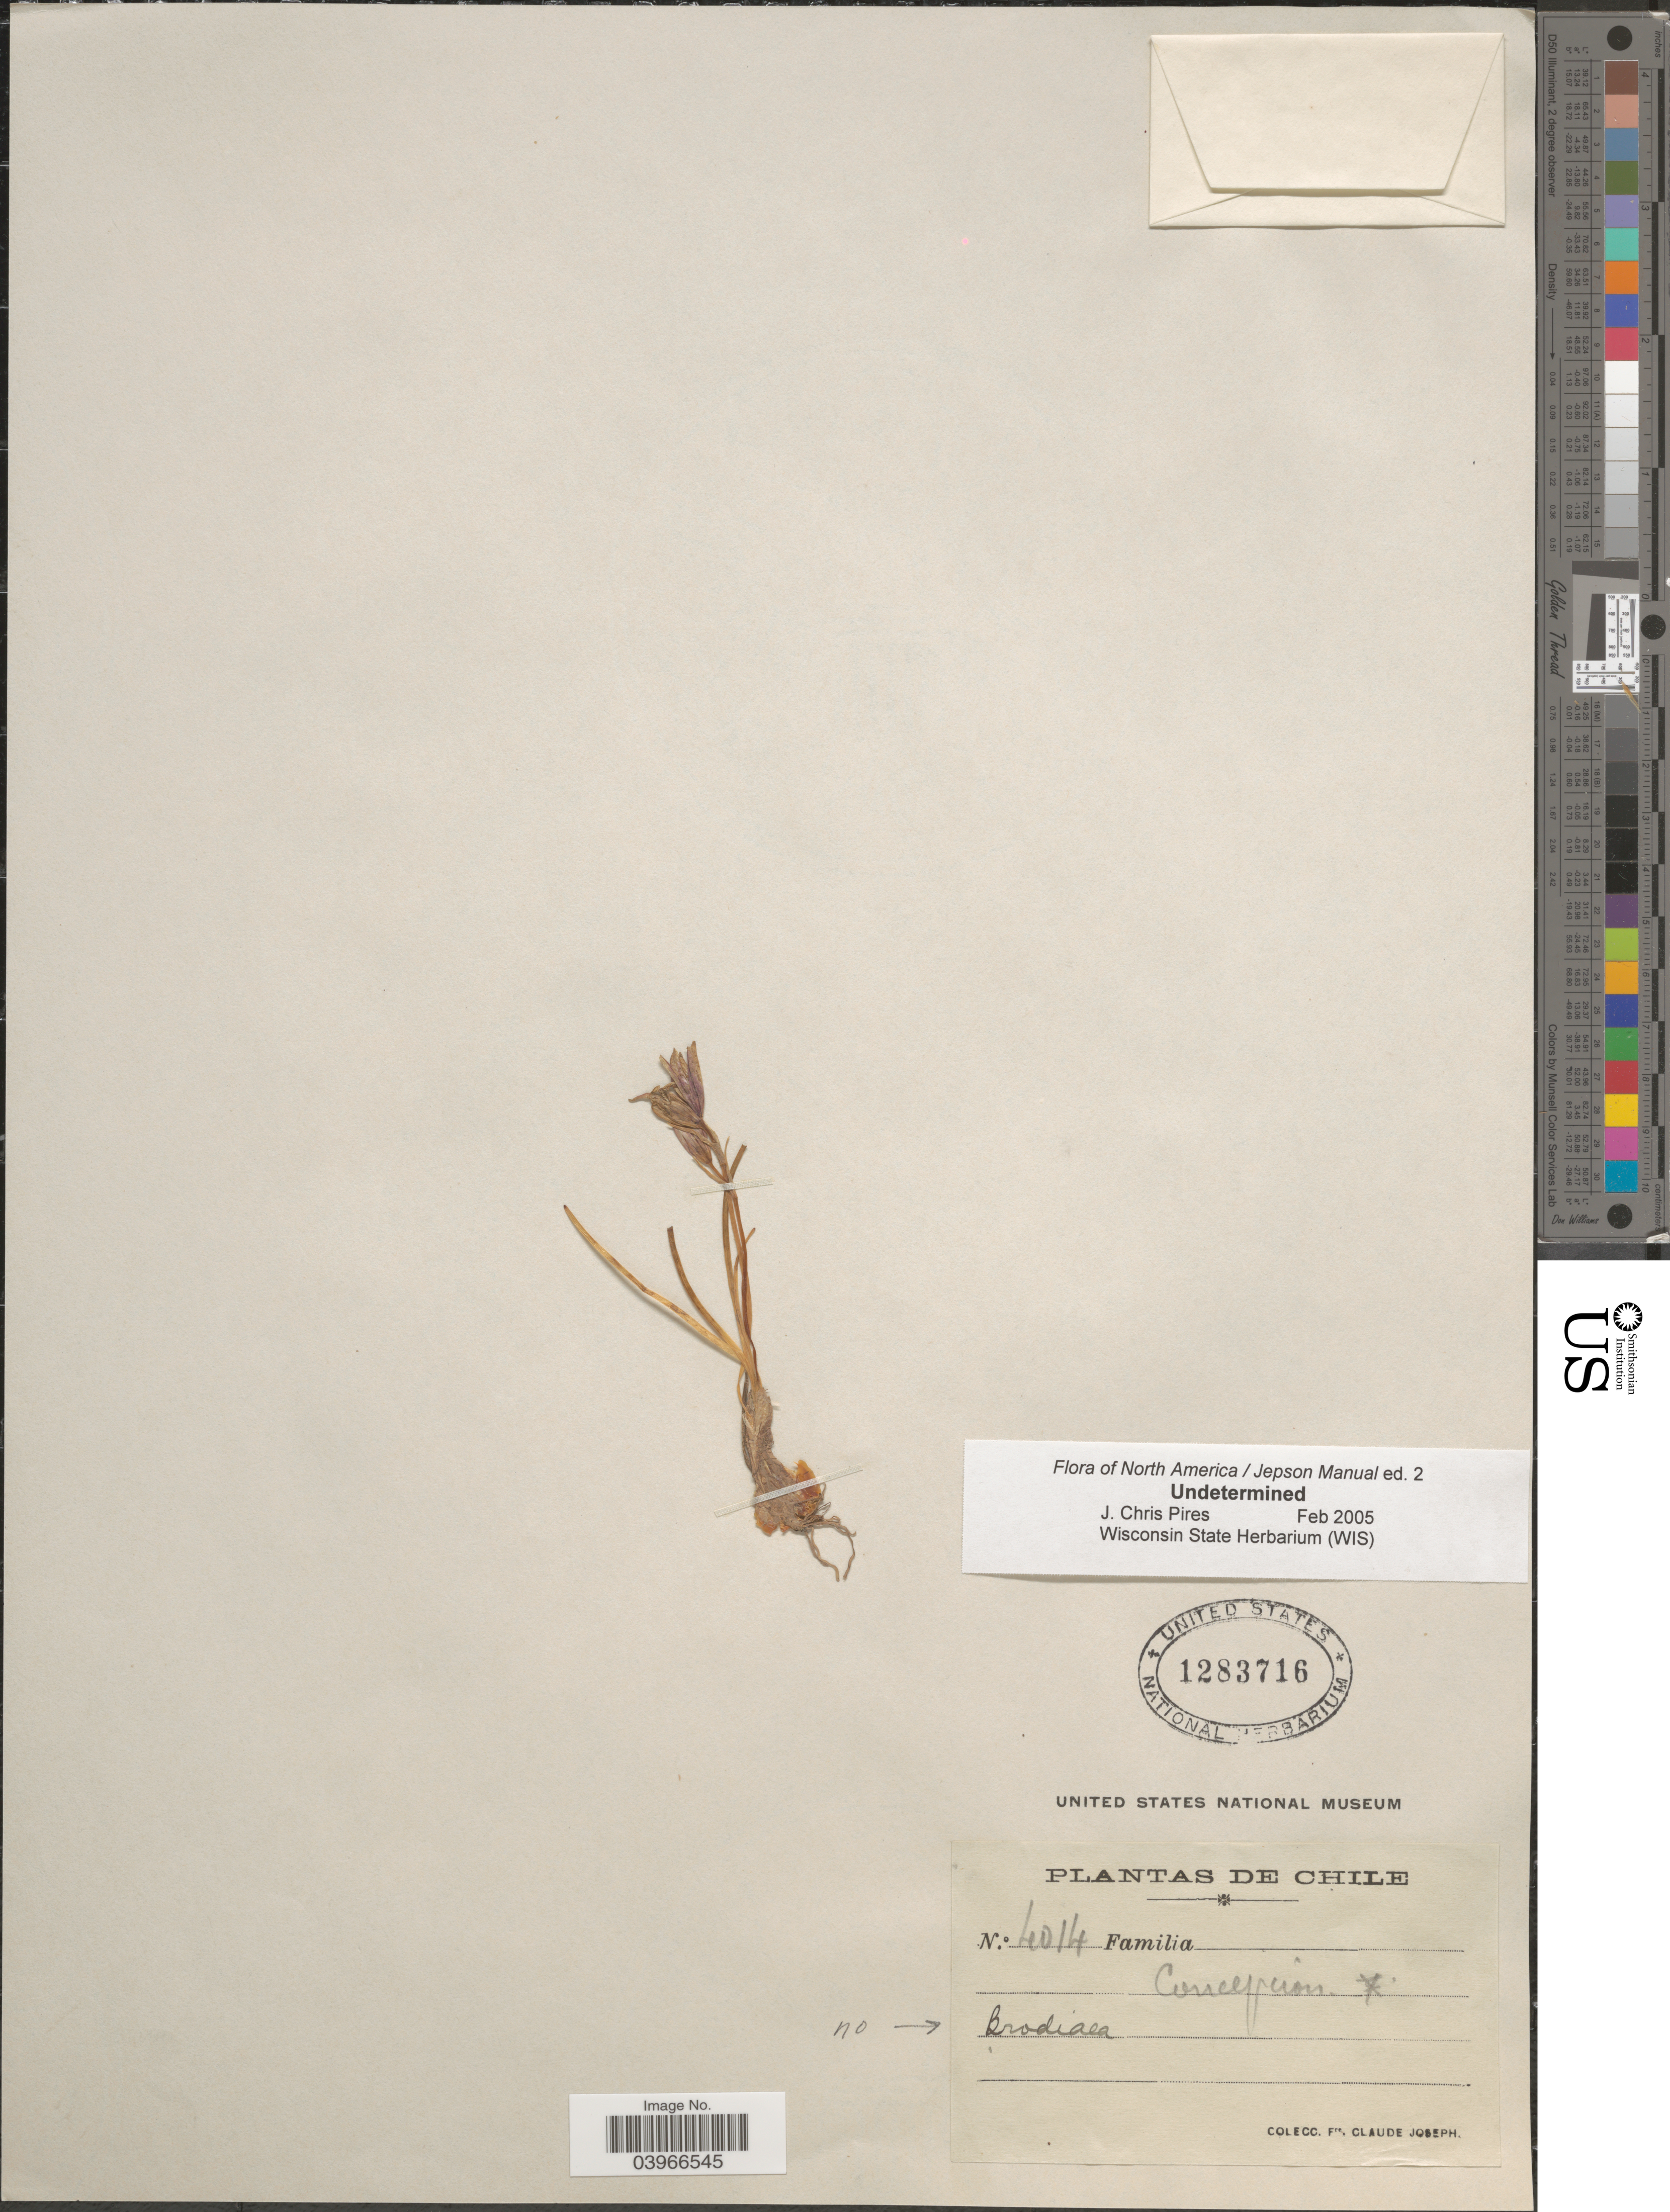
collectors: Bro. Claude-Joseph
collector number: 4014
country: Chile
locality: Concepcion.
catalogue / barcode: US 1283716